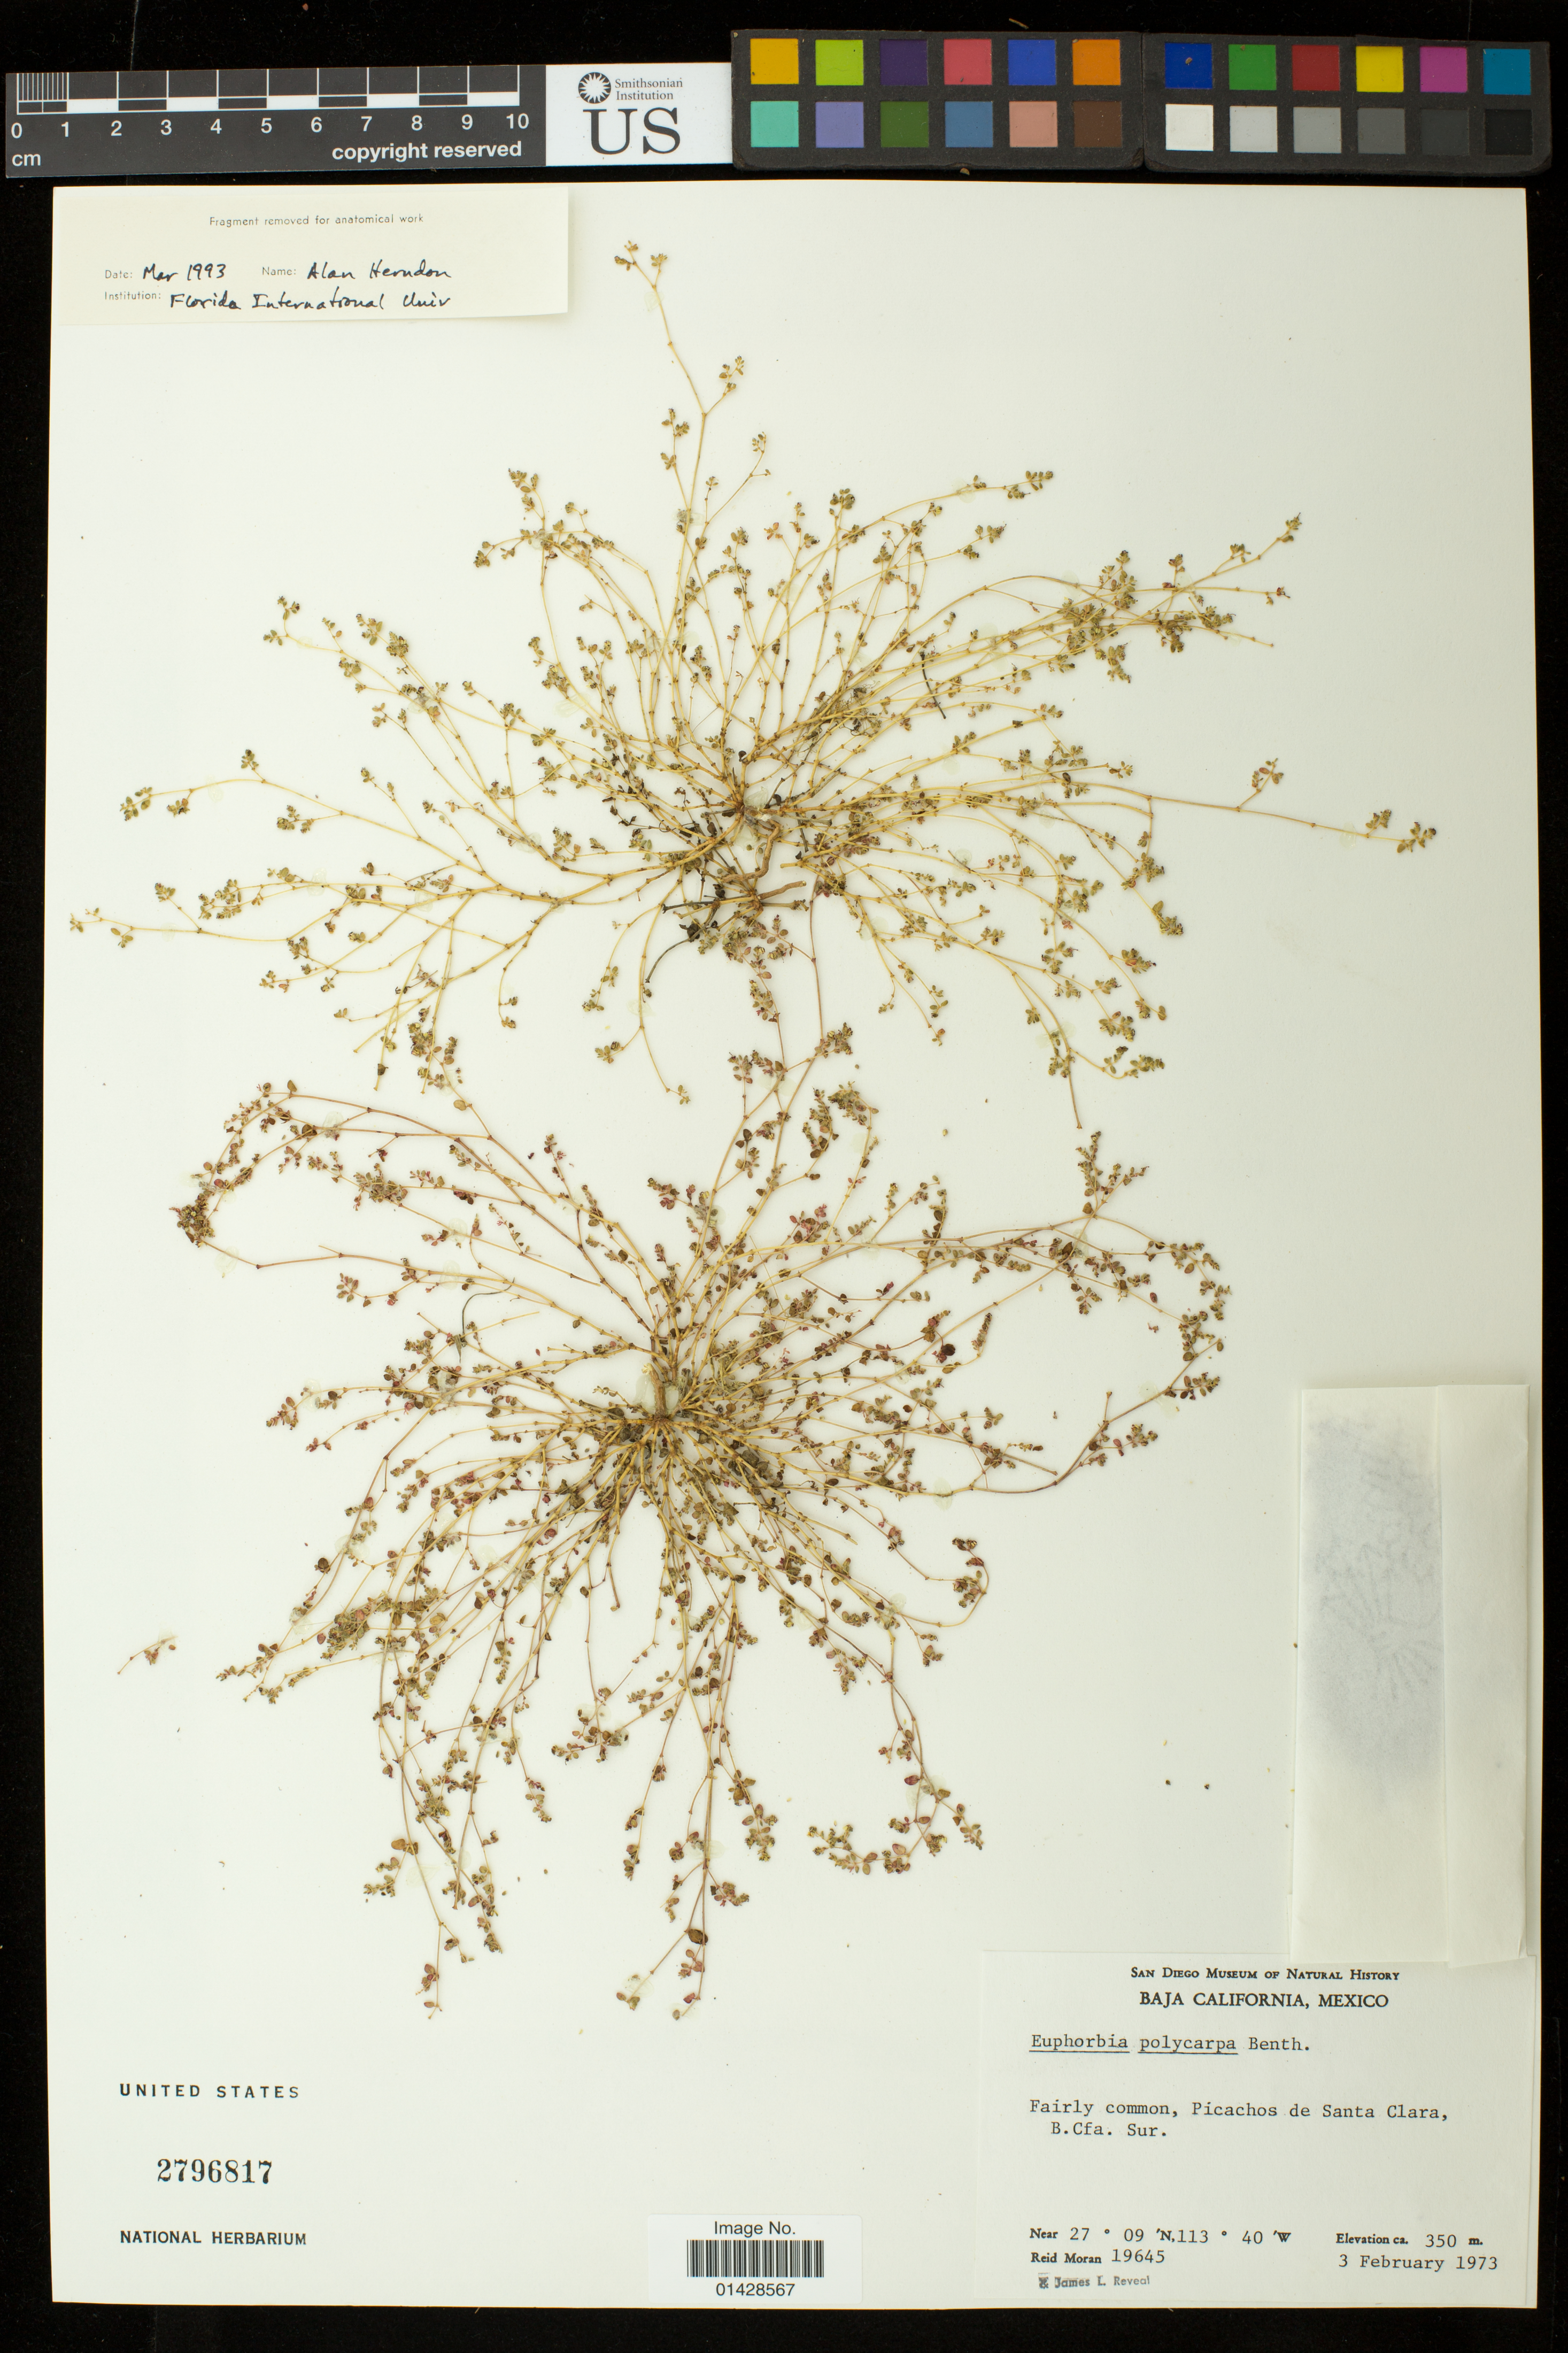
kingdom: Plantae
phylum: Tracheophyta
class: Magnoliopsida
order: Malpighiales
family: Euphorbiaceae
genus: Euphorbia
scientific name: Euphorbia polycarpa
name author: Benth.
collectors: R. V. Moran & J. L. Reveal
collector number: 19645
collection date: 1973-02-03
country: Mexico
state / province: Baja California Sur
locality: Picachos de Santa Clara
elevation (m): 350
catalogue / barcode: US 2796817